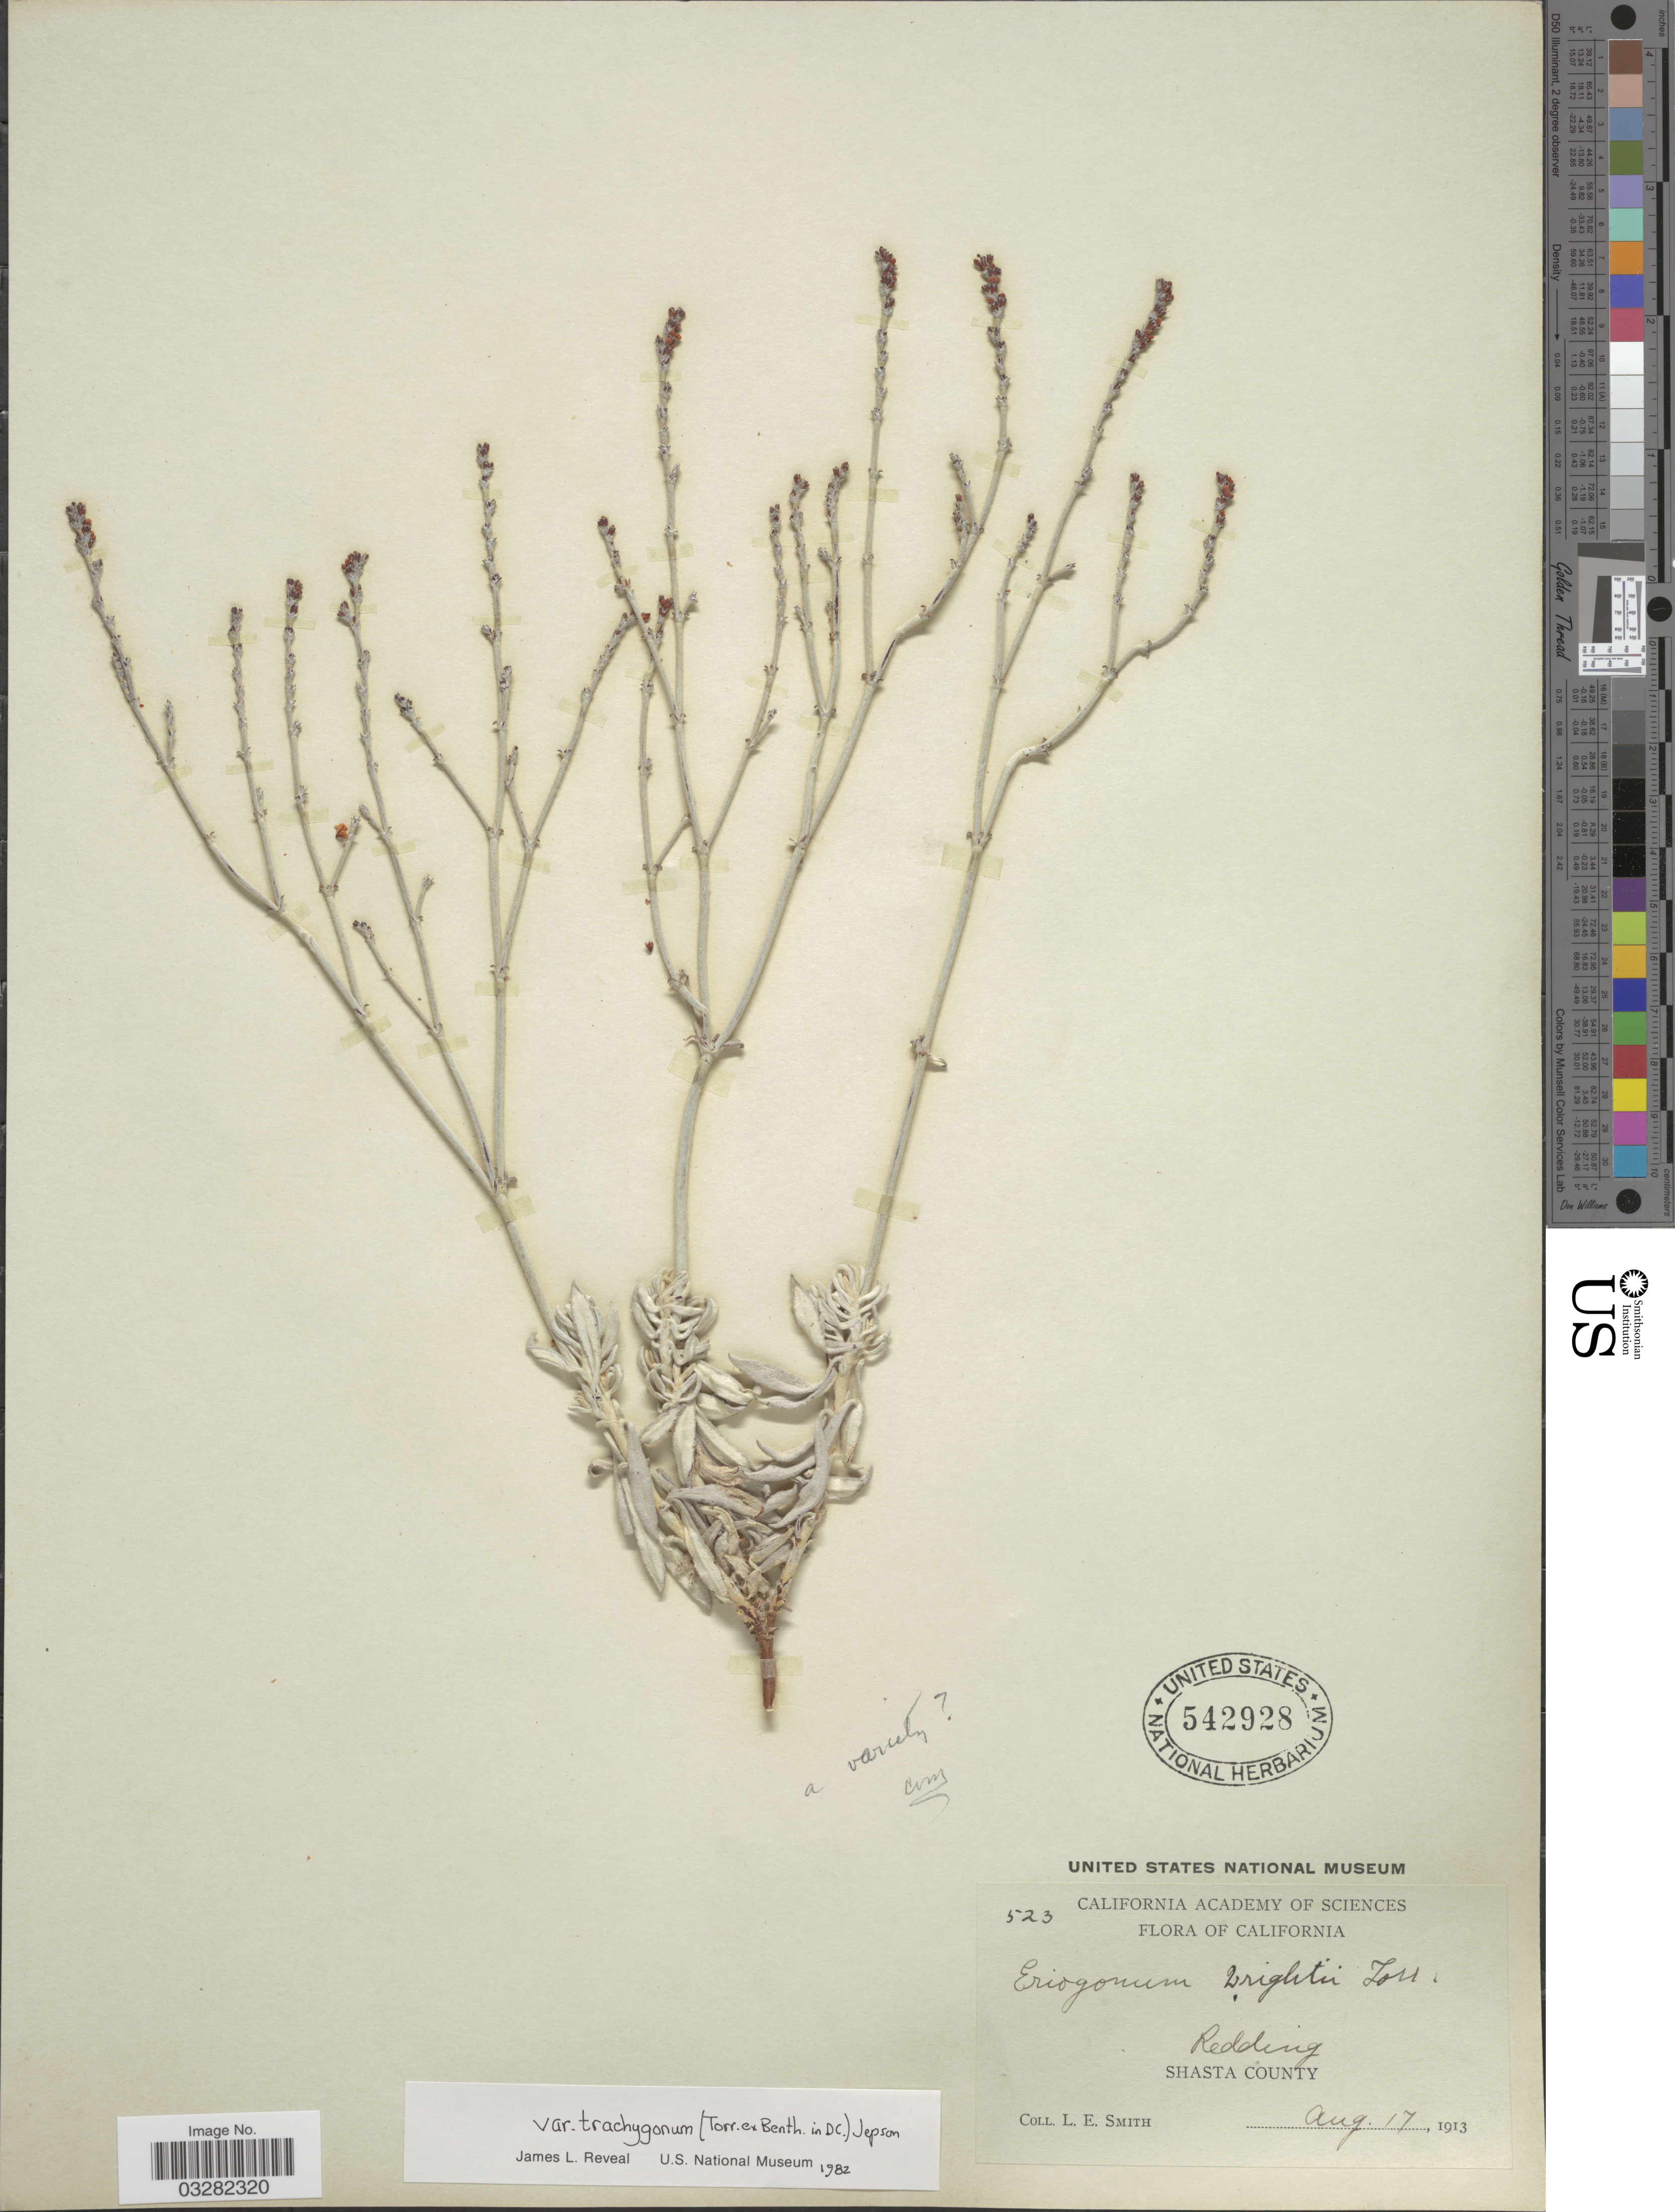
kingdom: Plantae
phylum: Tracheophyta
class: Magnoliopsida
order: Caryophyllales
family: Polygonaceae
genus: Eriogonum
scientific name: Eriogonum wrightii var. trachygonum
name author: (Torr. ex Benth.) Jeps.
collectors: L. E. Smith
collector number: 523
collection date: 1913-08-17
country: United States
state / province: California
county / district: Shasta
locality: Redding, Shasta County.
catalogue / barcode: US 542928